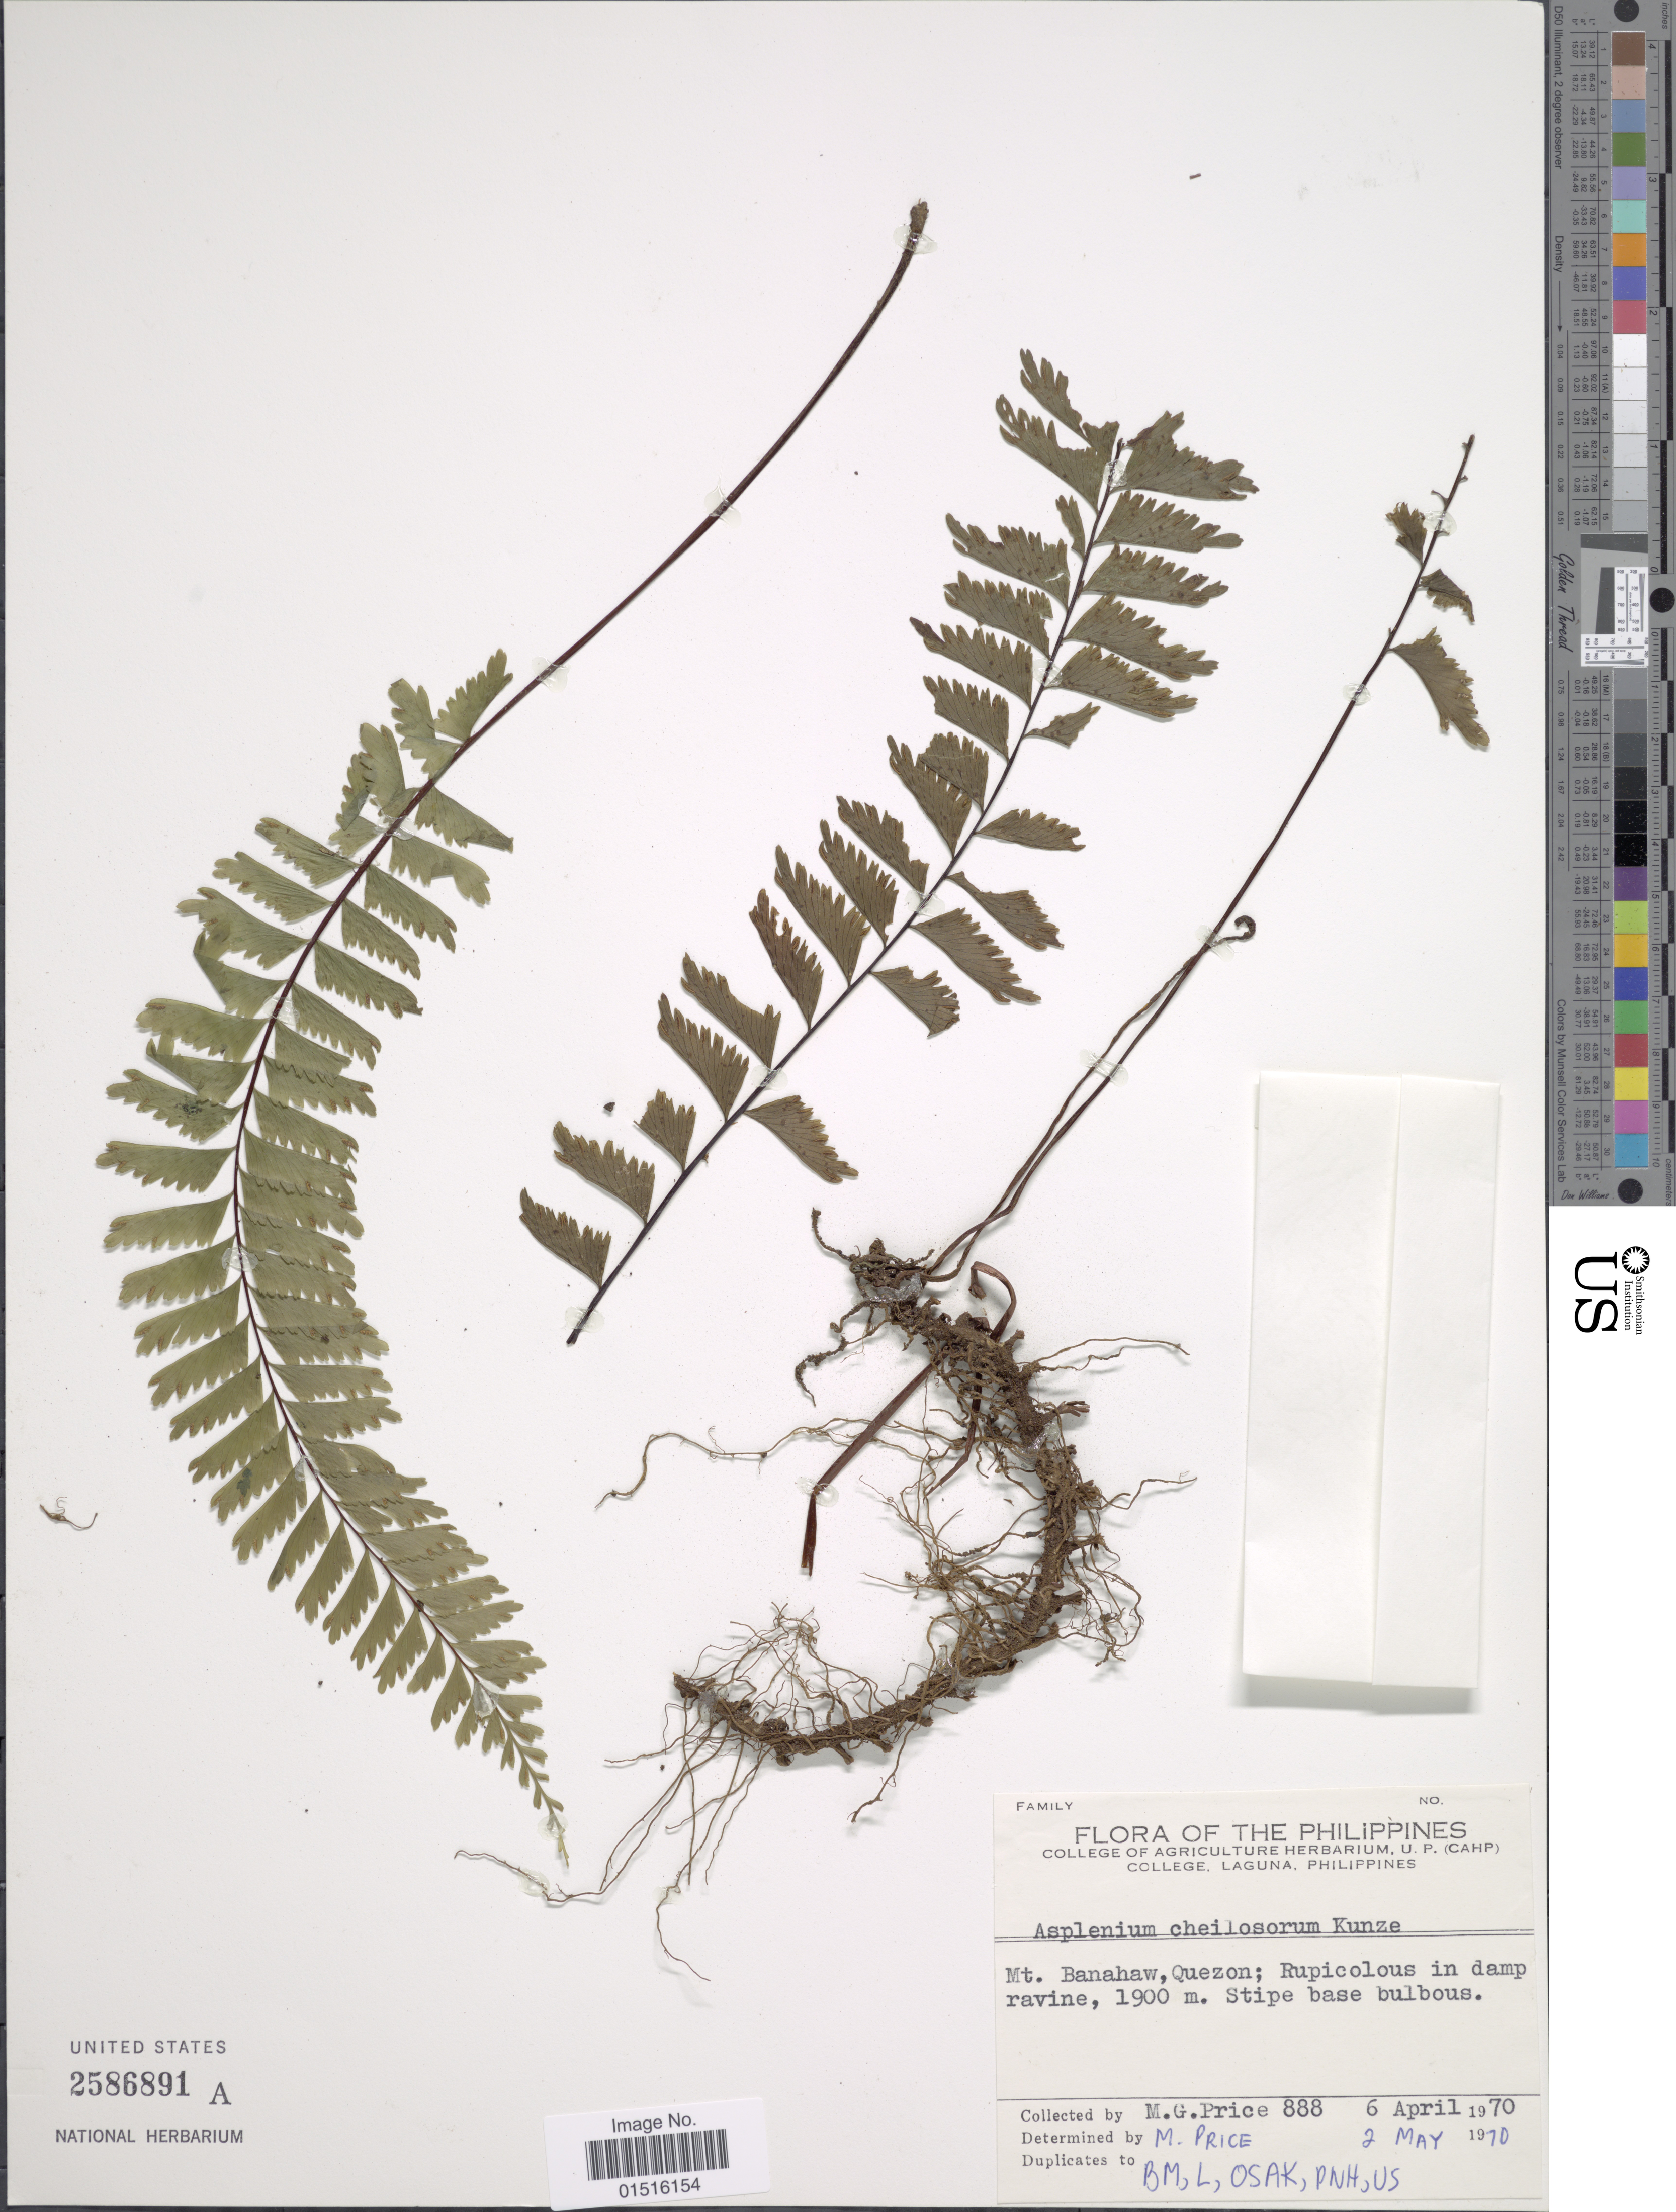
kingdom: Plantae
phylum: Tracheophyta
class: Polypodiopsida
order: Polypodiales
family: Aspleniaceae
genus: Asplenium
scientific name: Asplenium cheilosorum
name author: Kunze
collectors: M. G. Price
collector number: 888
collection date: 1970-04-06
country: Philippines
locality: Mt. Banahaw, Quezon; Rupicolous in damp ravine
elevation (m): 1900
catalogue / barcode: US 2586891A